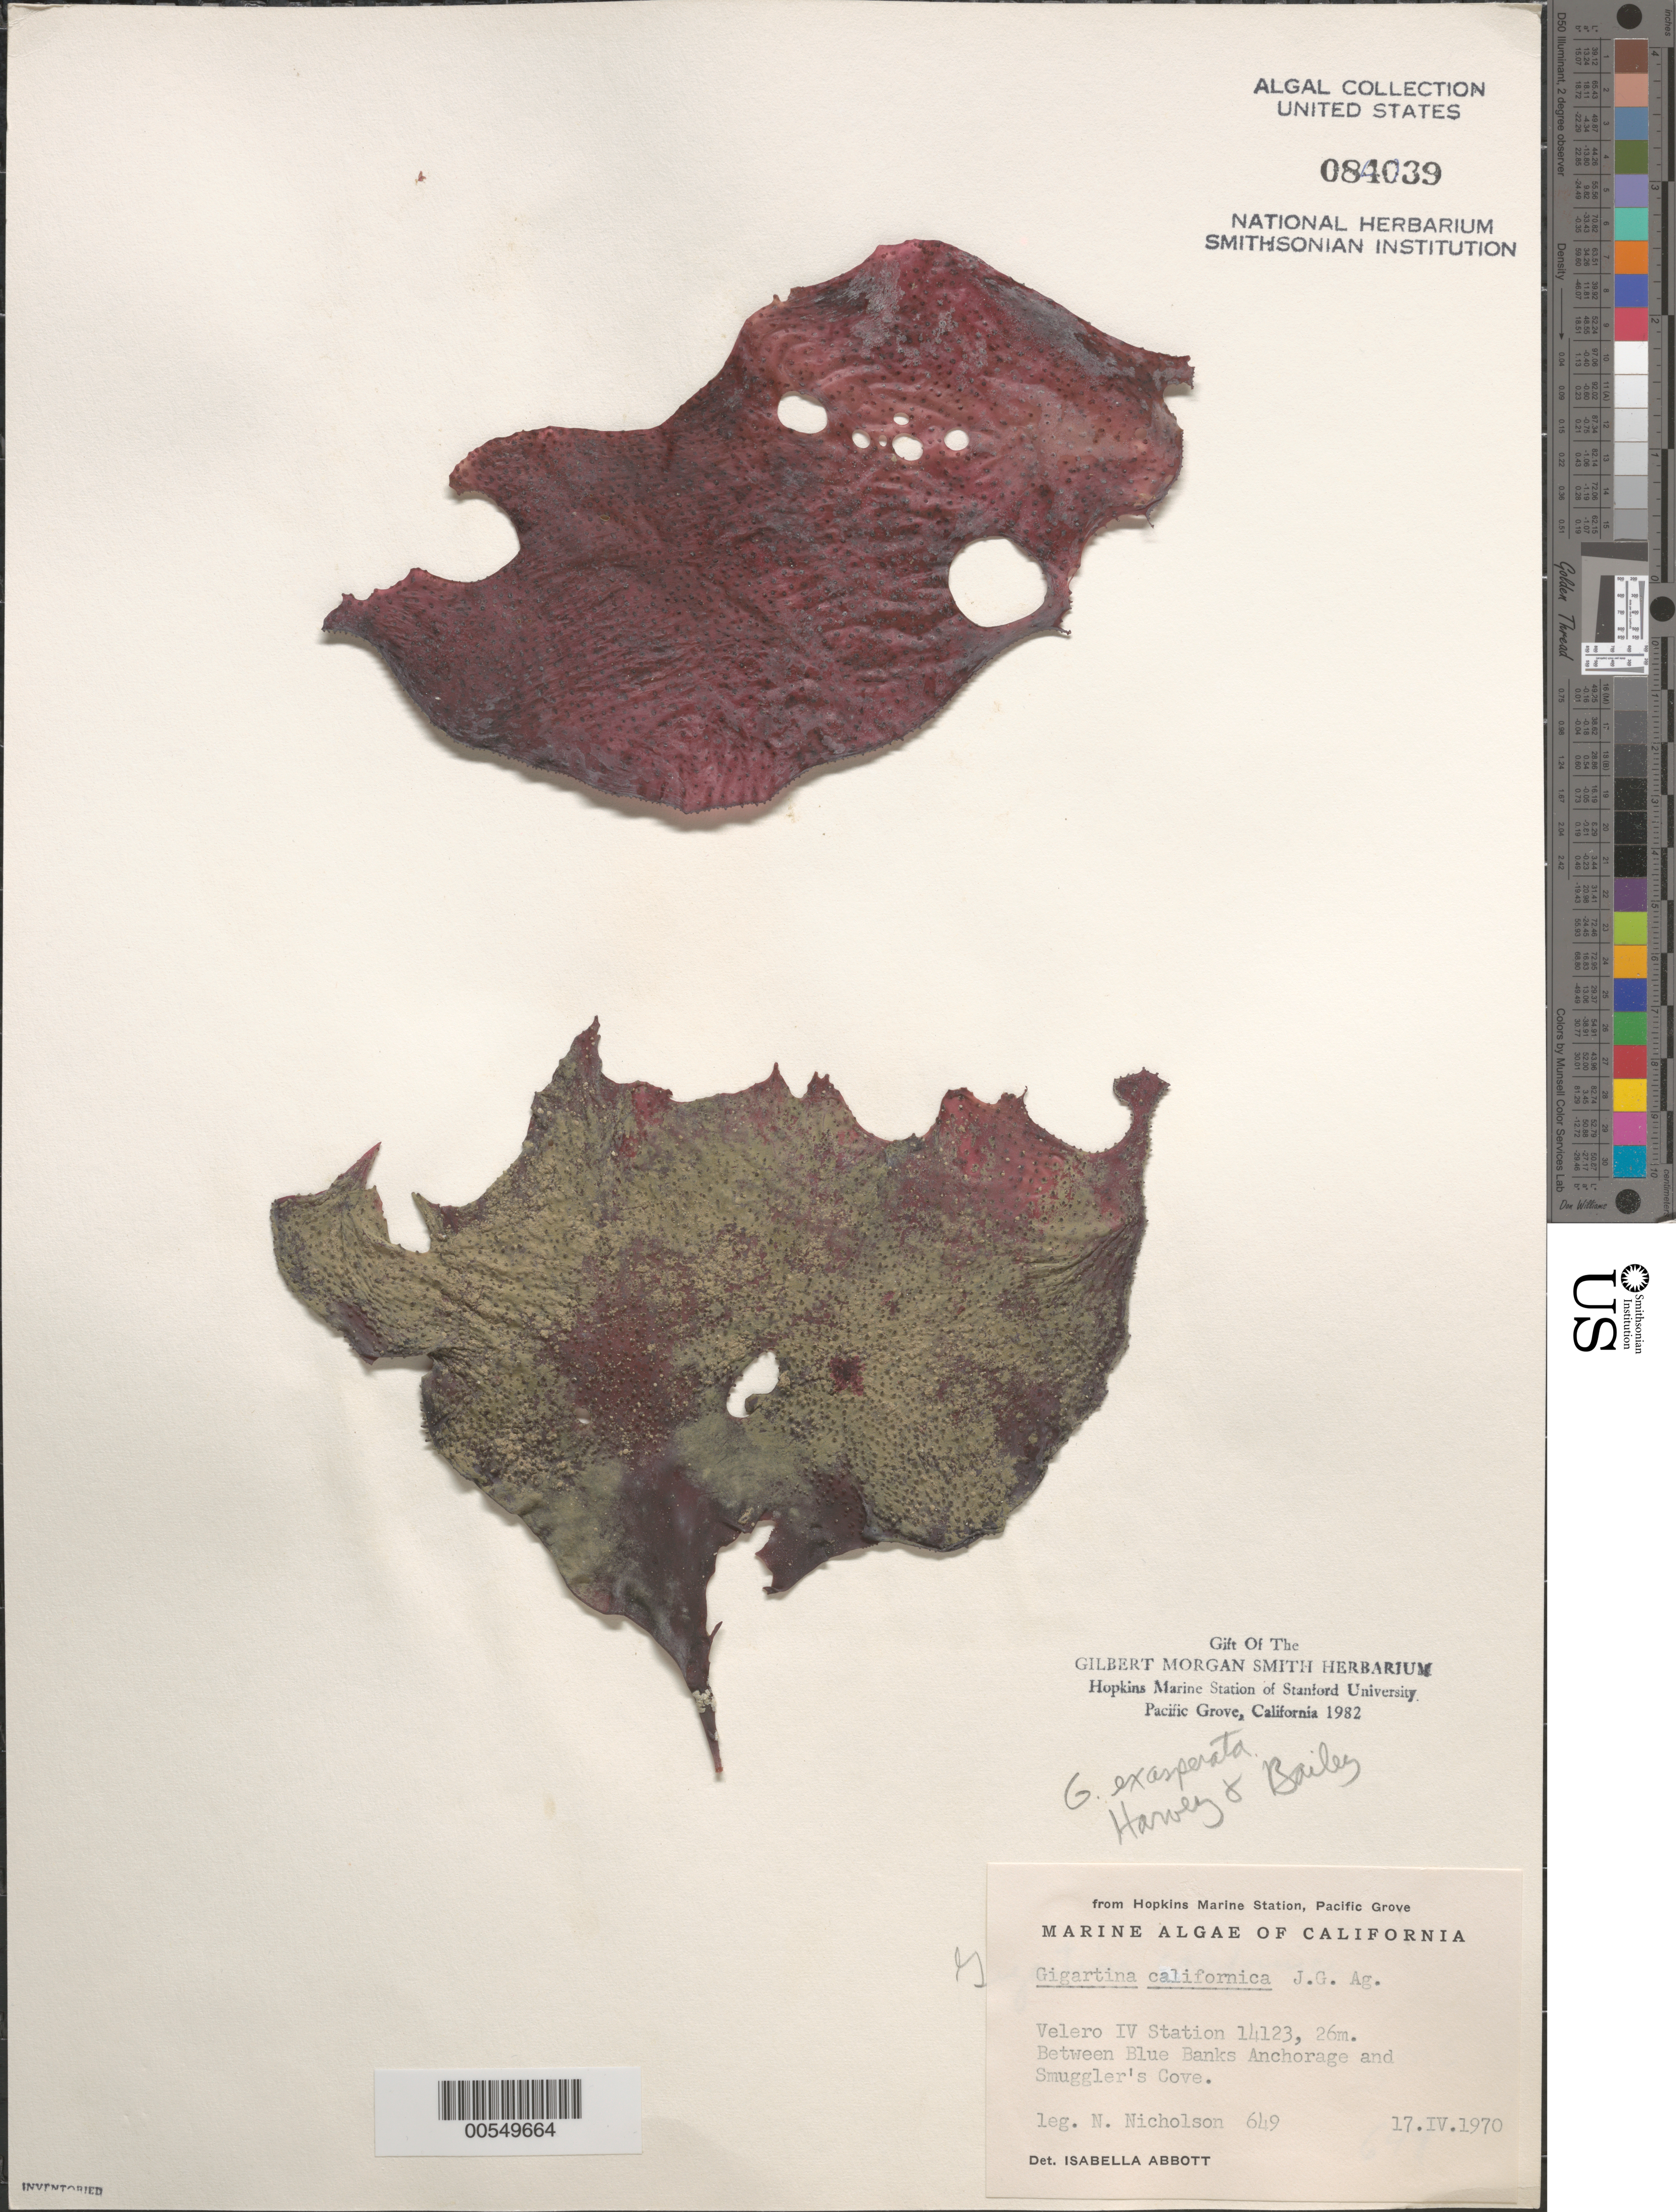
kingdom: Plantae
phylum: Rhodophyta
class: Florideophyceae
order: Gigartinales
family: Gigartinaceae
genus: Chondracanthus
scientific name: Chondracanthus exasperatus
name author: (Harv. & J. Bailey) J.R. Hughey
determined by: Algae name updating Project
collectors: N. Nicholson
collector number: Nln 649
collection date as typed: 17 Apr 1970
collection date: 1970-04-17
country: United States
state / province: California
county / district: Santa Barbara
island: Santa Cruz Island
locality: Between Blue Banks Anchorage and Smuggler's Cove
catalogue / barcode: US 84039